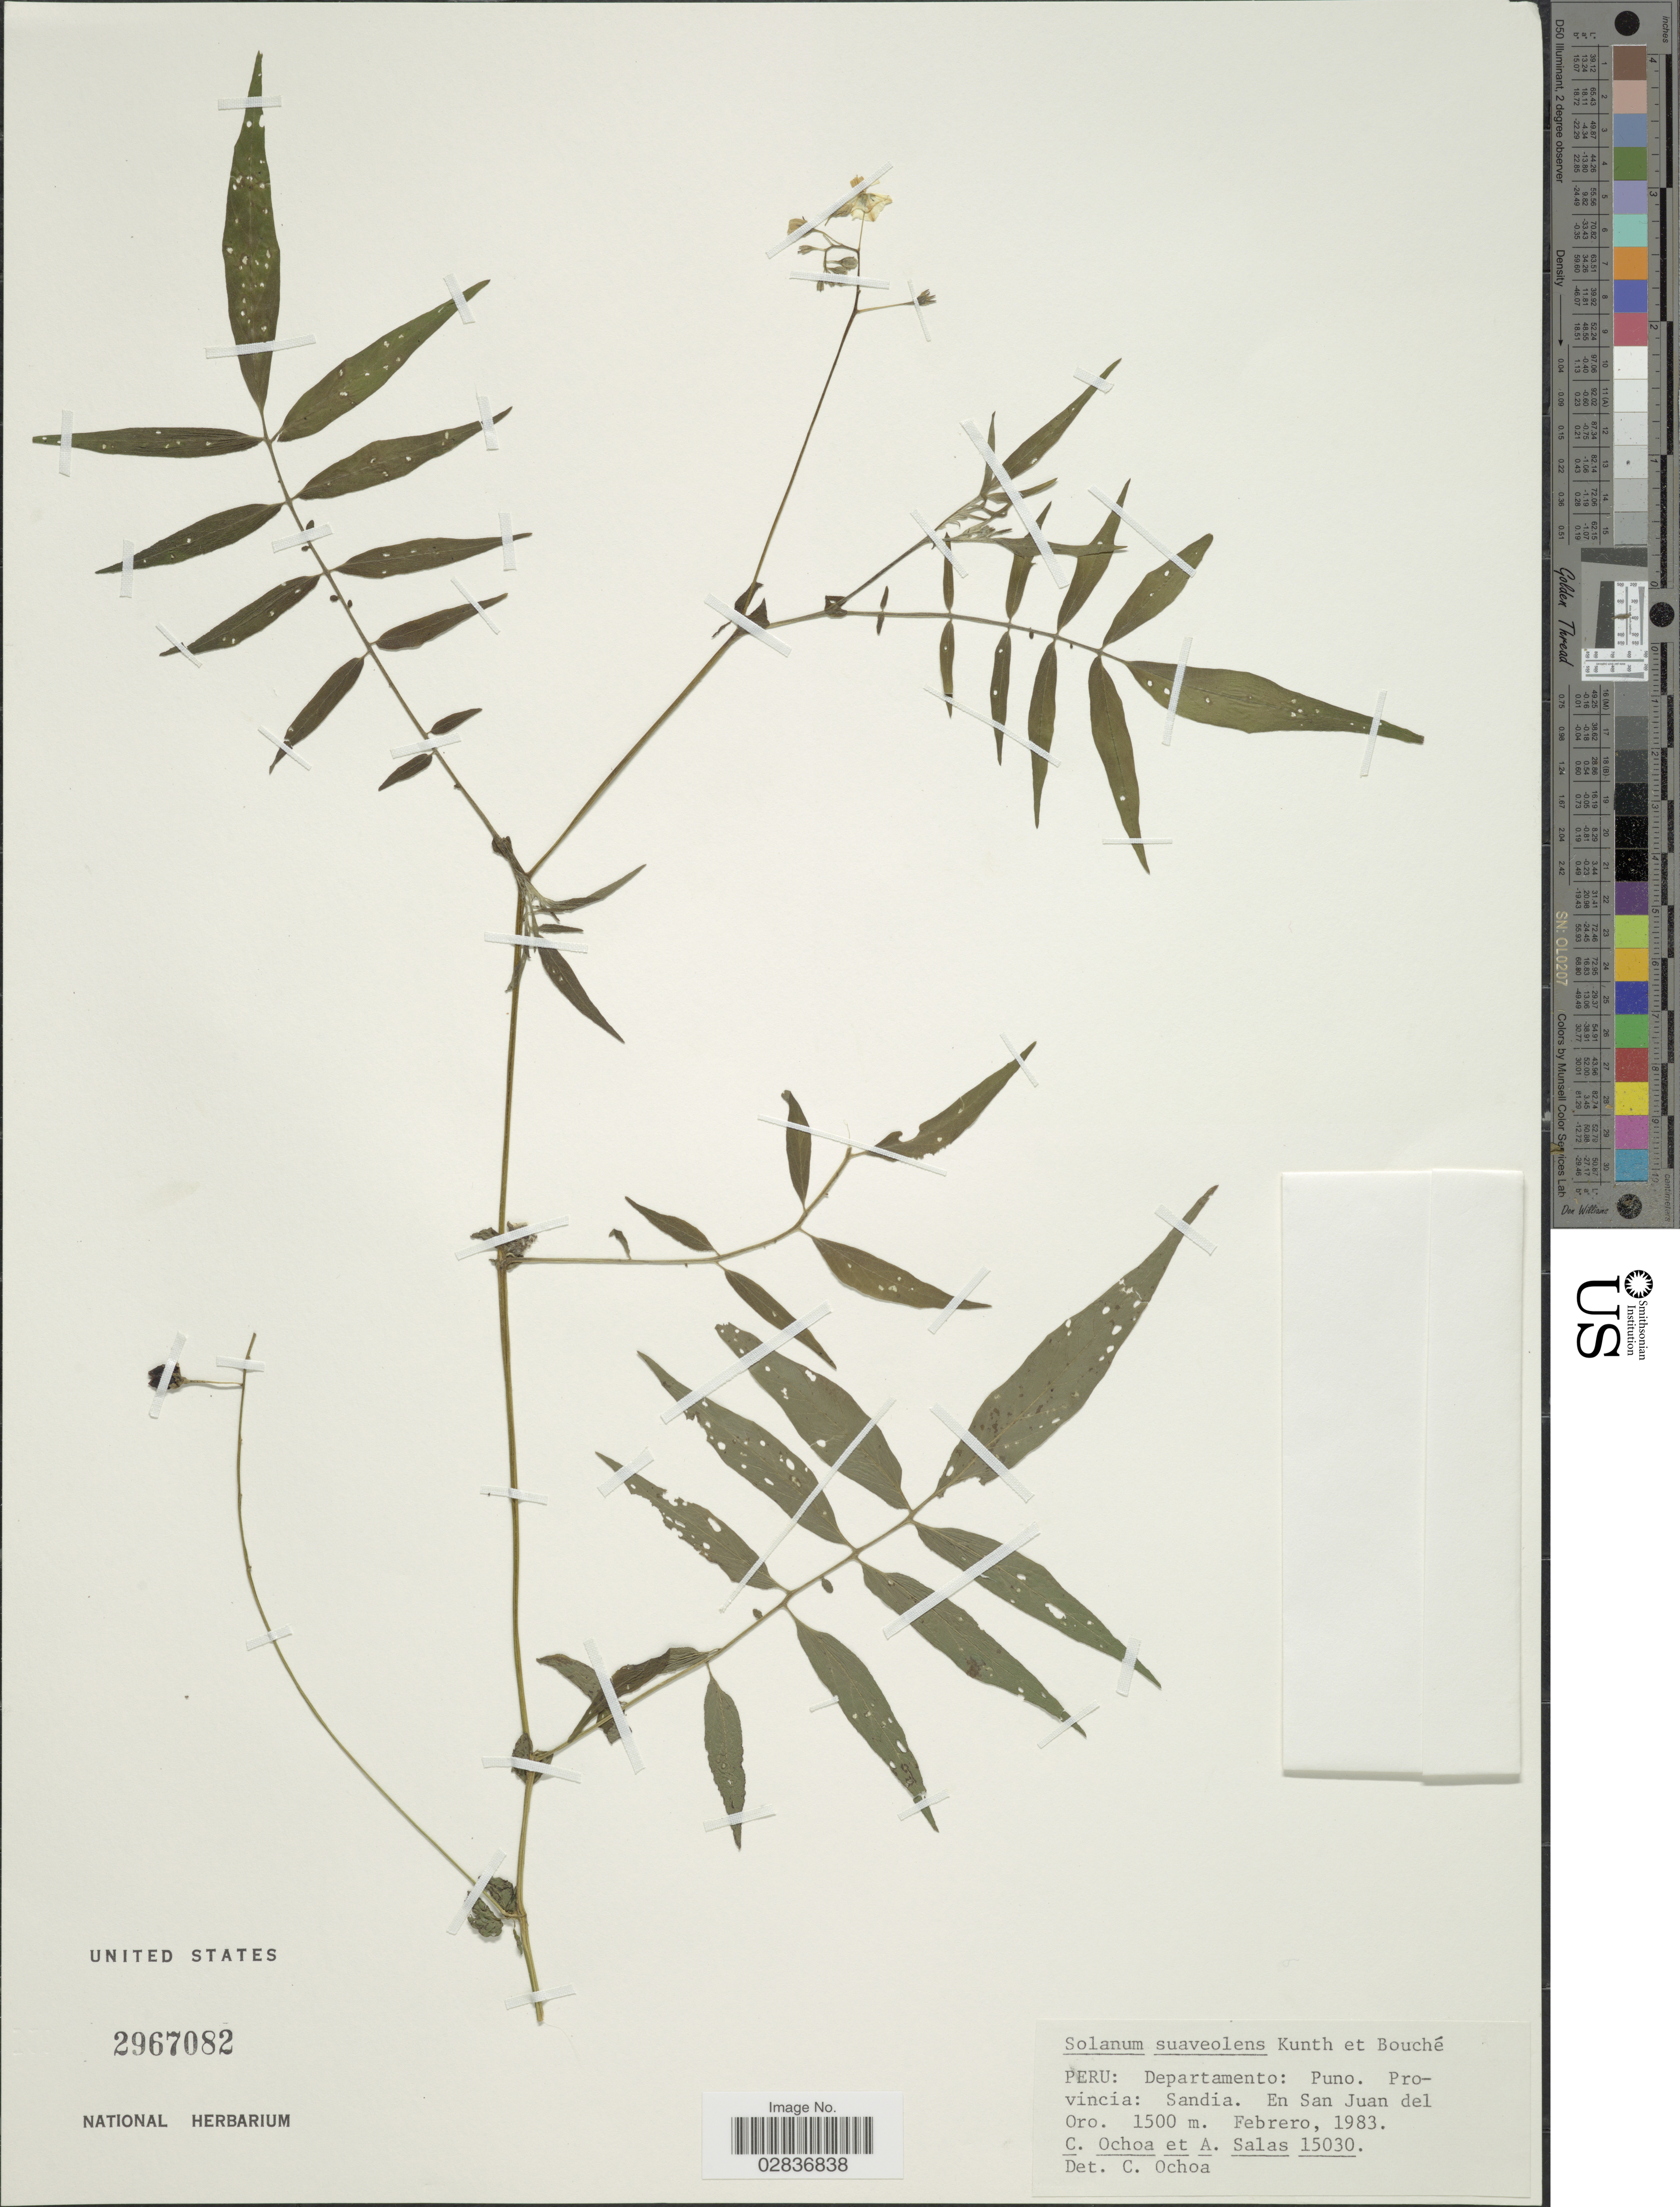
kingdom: Plantae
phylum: Tracheophyta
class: Magnoliopsida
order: Solanales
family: Solanaceae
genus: Solanum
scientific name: Solanum suaveolens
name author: Kunth & C.D. Bouché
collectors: C. Ochoa & A. Salas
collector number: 15030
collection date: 1983-02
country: Peru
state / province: Puno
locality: Departamento: Puno. Provincia: Sandia. En San Juan del Oro.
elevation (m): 1500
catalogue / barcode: US 2967082